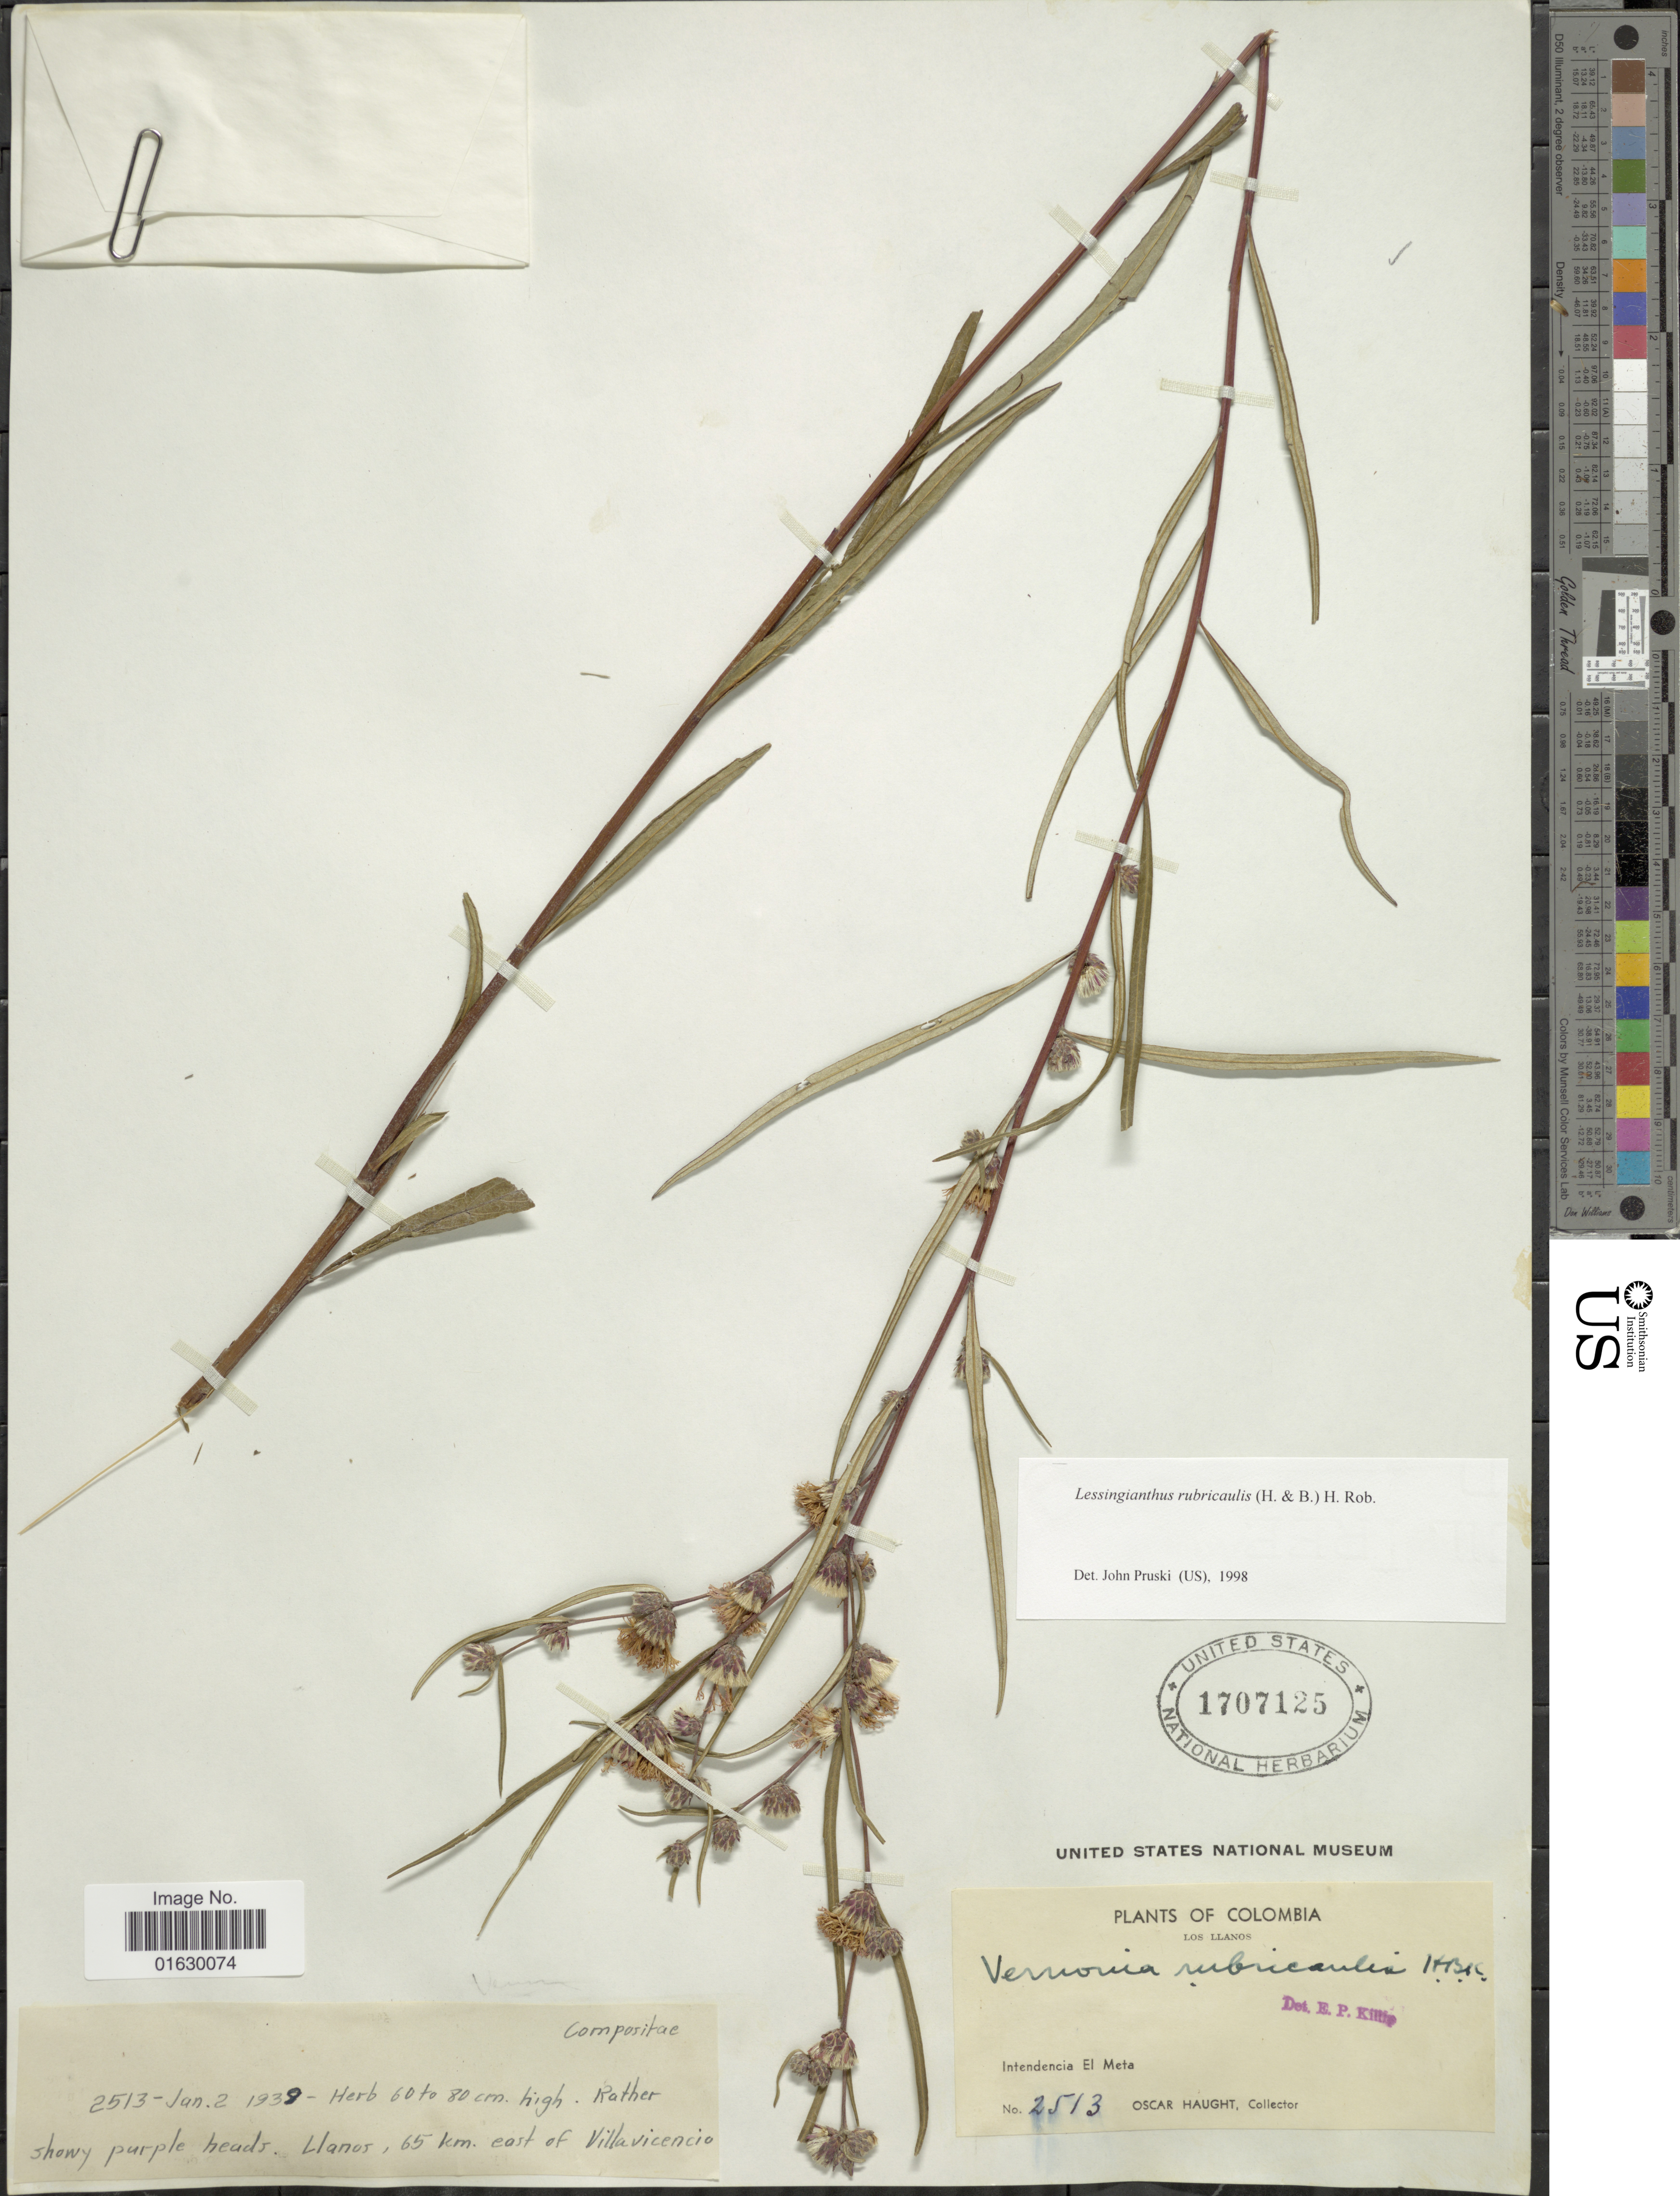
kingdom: Plantae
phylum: Tracheophyta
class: Magnoliopsida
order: Asterales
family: Asteraceae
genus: Lessingianthus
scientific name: Lessingianthus rubricaulis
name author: (Humb. & Bonpl.) H. Rob.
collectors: O. Haught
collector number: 2513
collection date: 1939-01-02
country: Colombia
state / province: Meta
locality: Los Llanos, Intendencia El Meta, Llanos, 65 km east of Villa Vicencio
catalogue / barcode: US 1707125